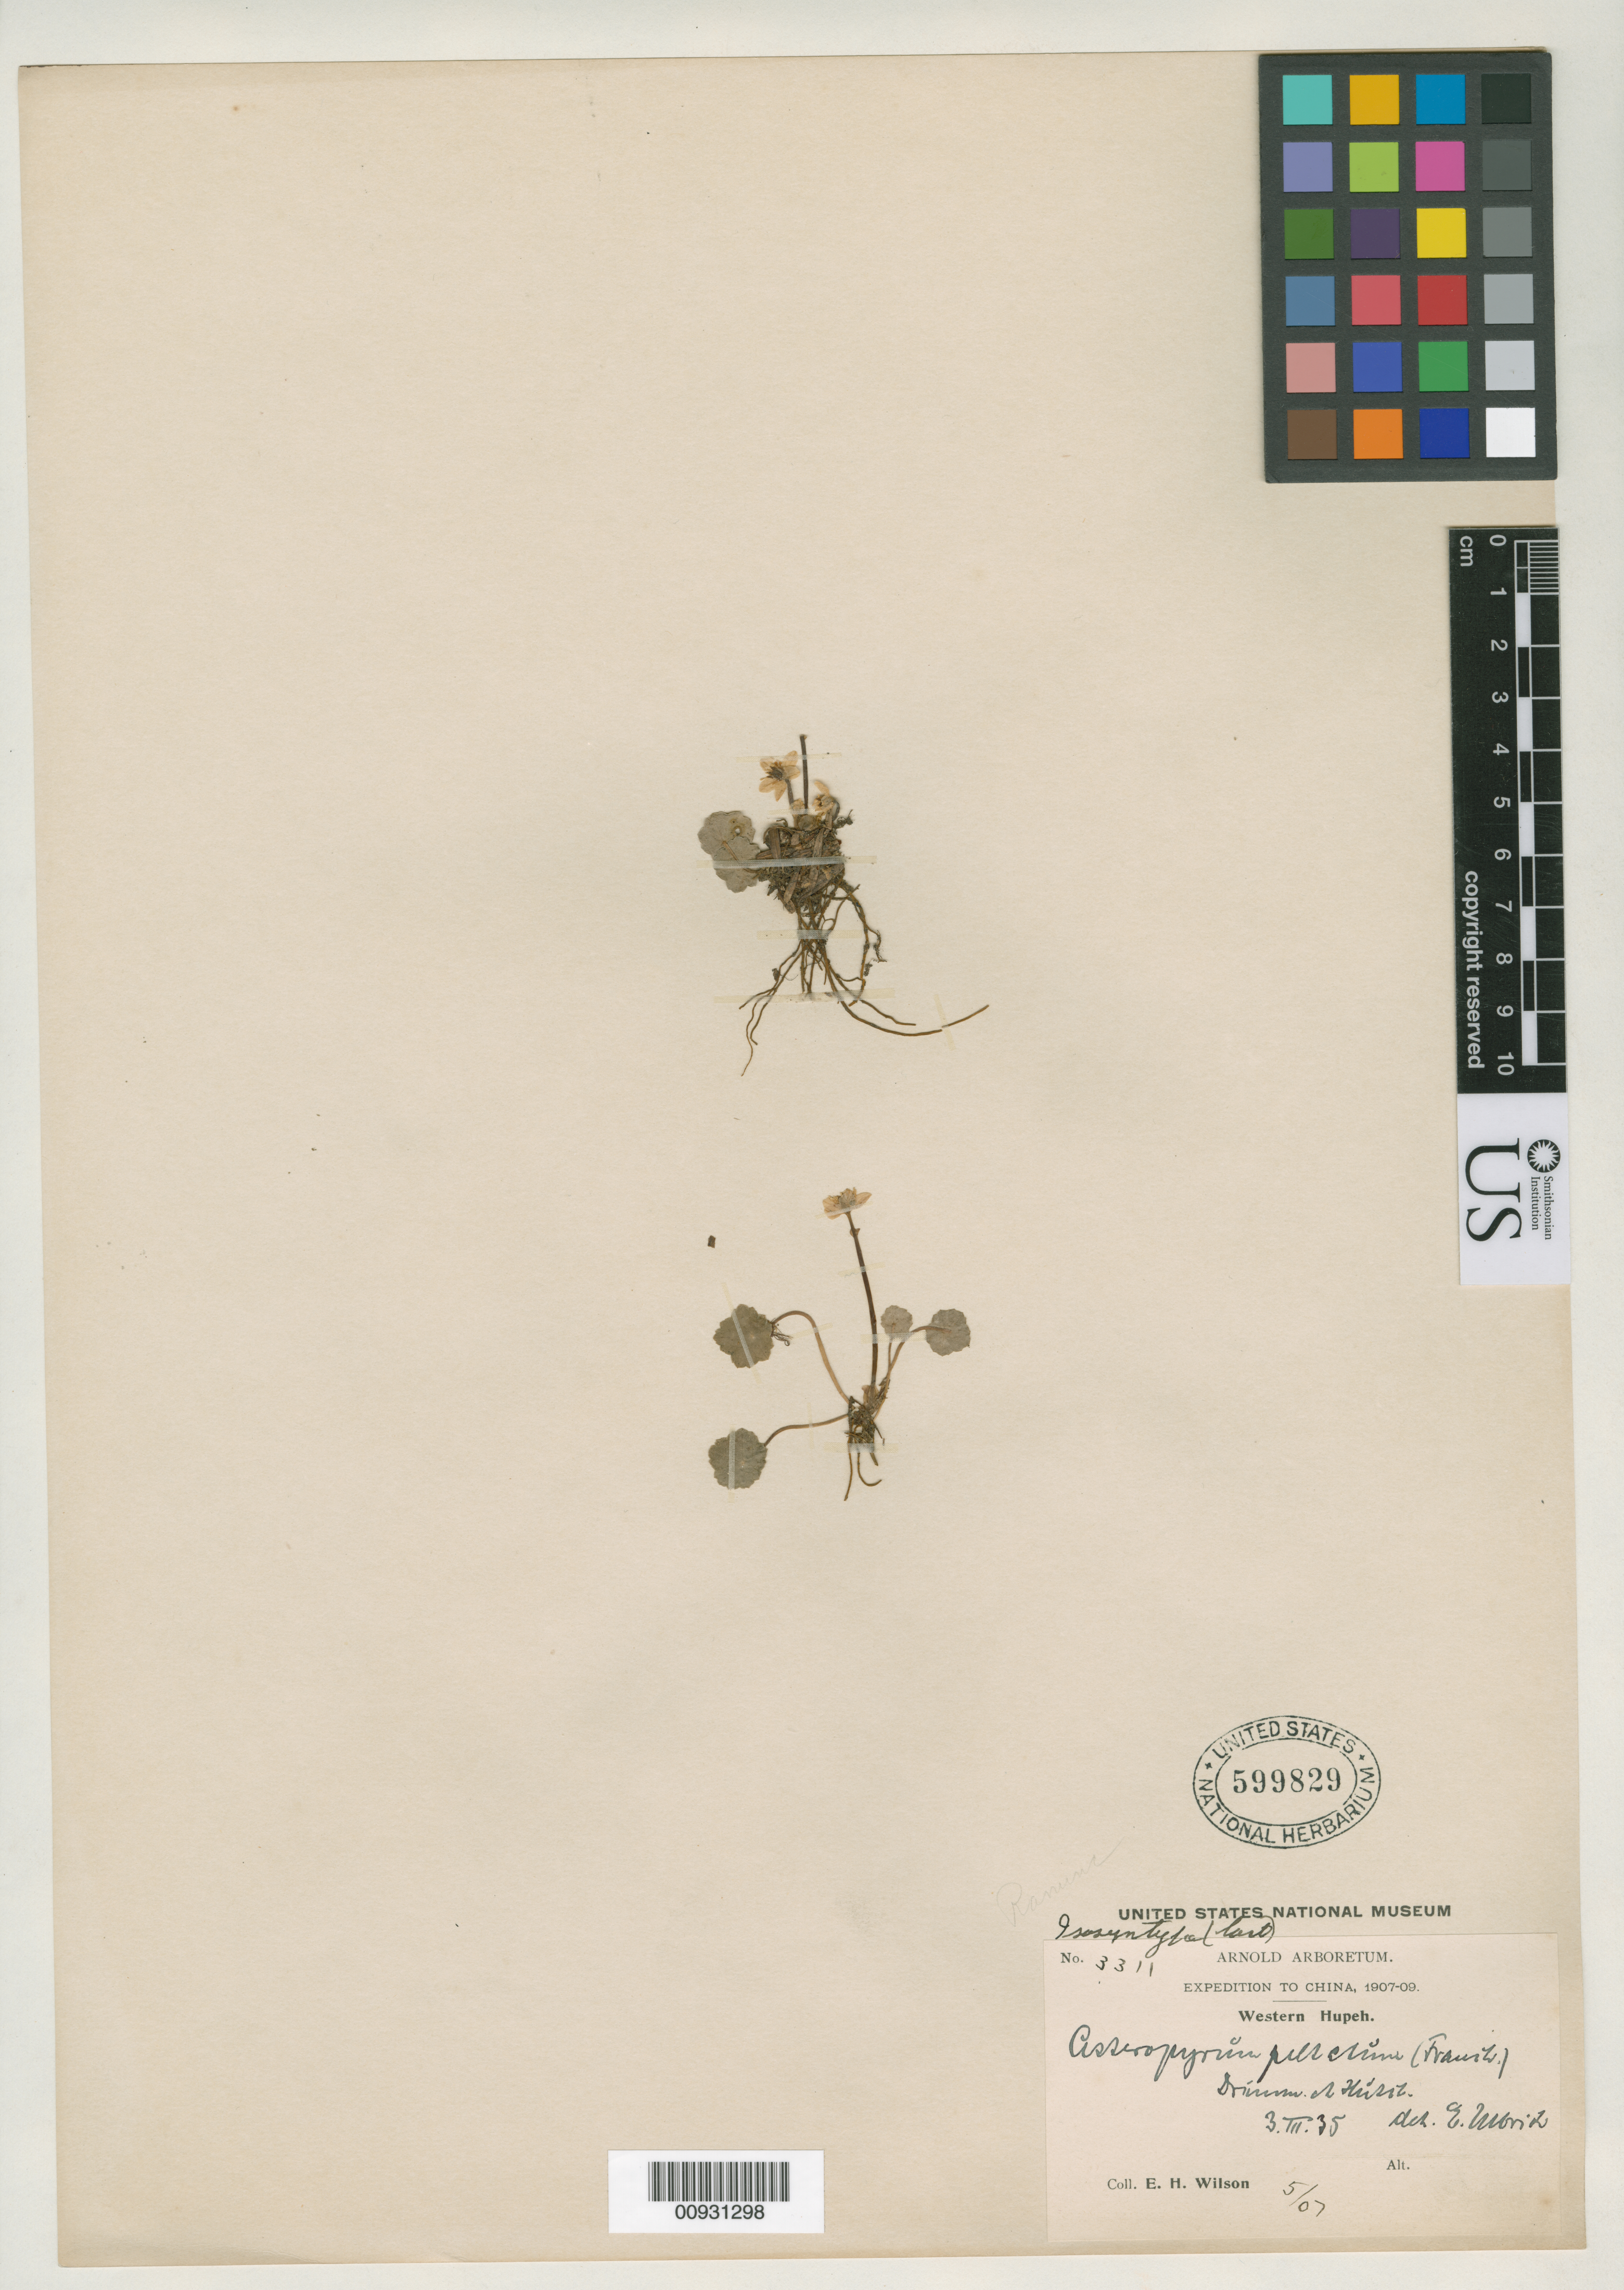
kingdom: Plantae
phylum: Tracheophyta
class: Magnoliopsida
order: Ranunculales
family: Ranunculaceae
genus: Asteropyrum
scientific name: Asteropyrum peltatum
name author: (Franch.) J.R. Drumm & Hutch.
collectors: E. H. Wilson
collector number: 3311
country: China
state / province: Hubei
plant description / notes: Specimen [erroneously] annotated as isosyntype of Asteropyrum peltatum, but that name is a combination based on Isopyrum peltatum Franch. and this specimen is not a type of that name.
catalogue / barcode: US 599829